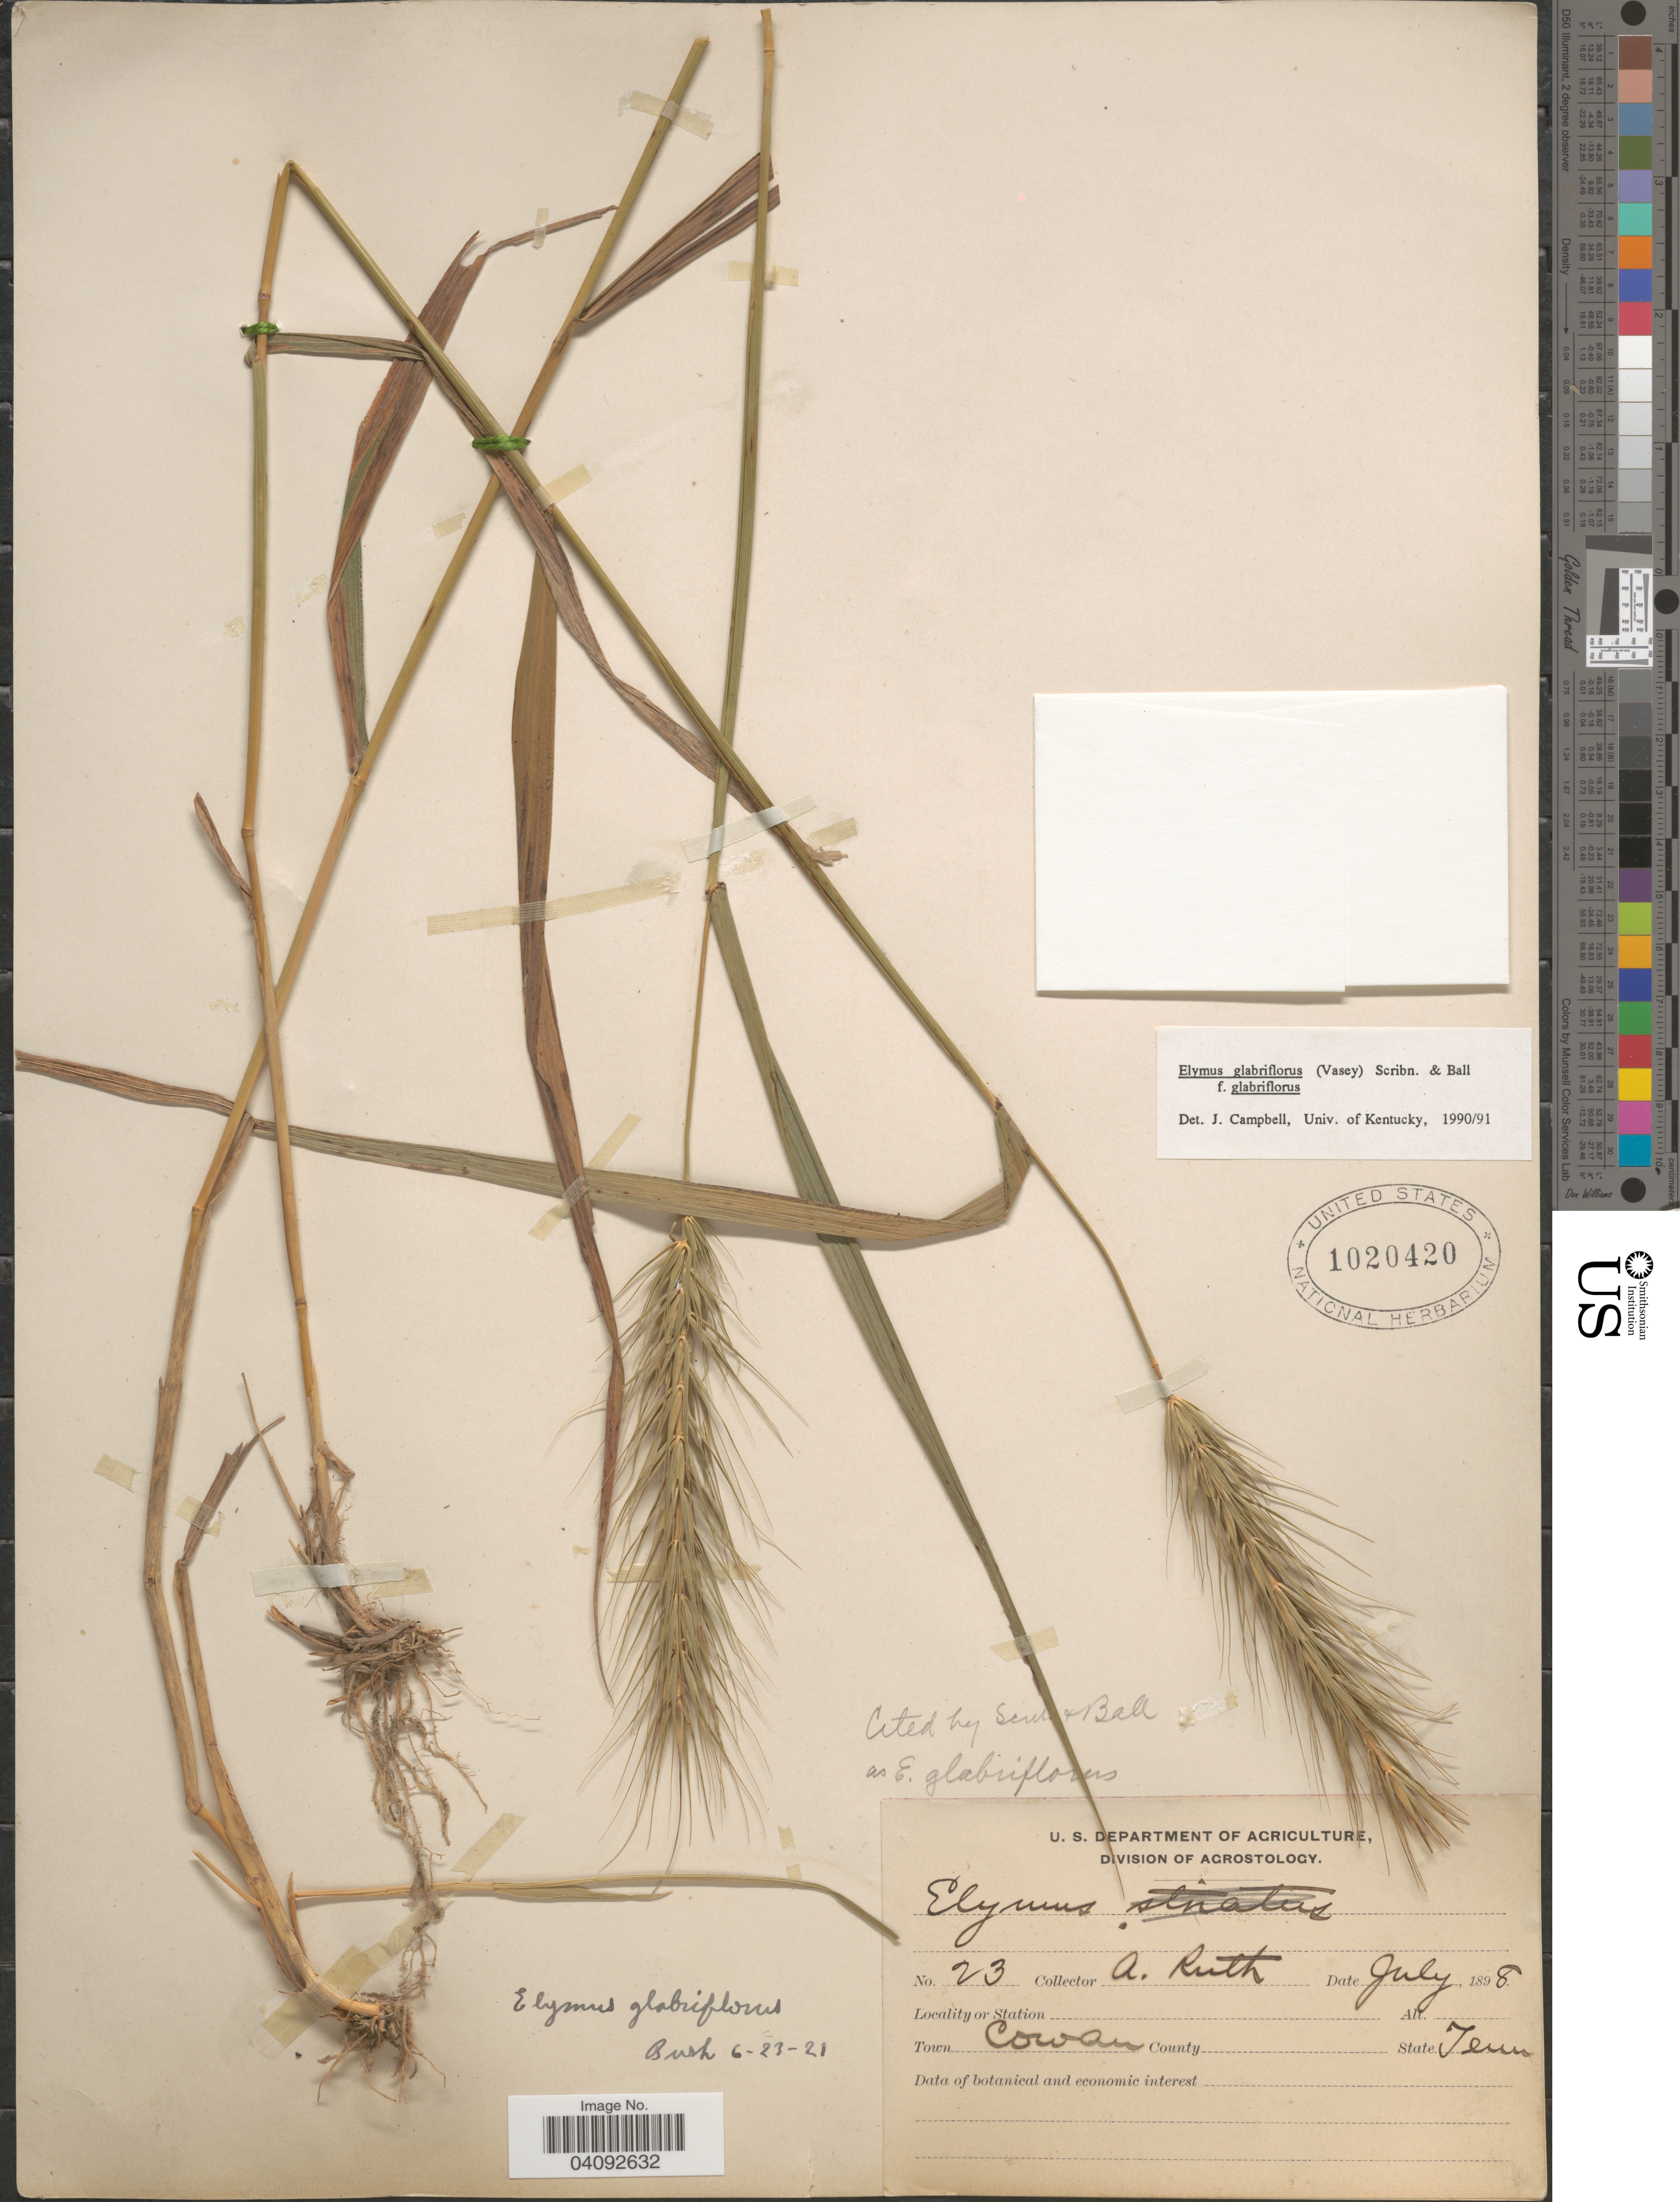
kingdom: Plantae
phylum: Tracheophyta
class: Liliopsida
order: Poales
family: Poaceae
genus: Elymus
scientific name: Elymus glabriflorus var. glabriflorus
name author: (Vasey ex L.H. Dewey) Scribn. & C.R. Ball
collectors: A. Ruth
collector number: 23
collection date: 1898-07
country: United States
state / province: Tennessee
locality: Town Cowan.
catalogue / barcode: US 1020420